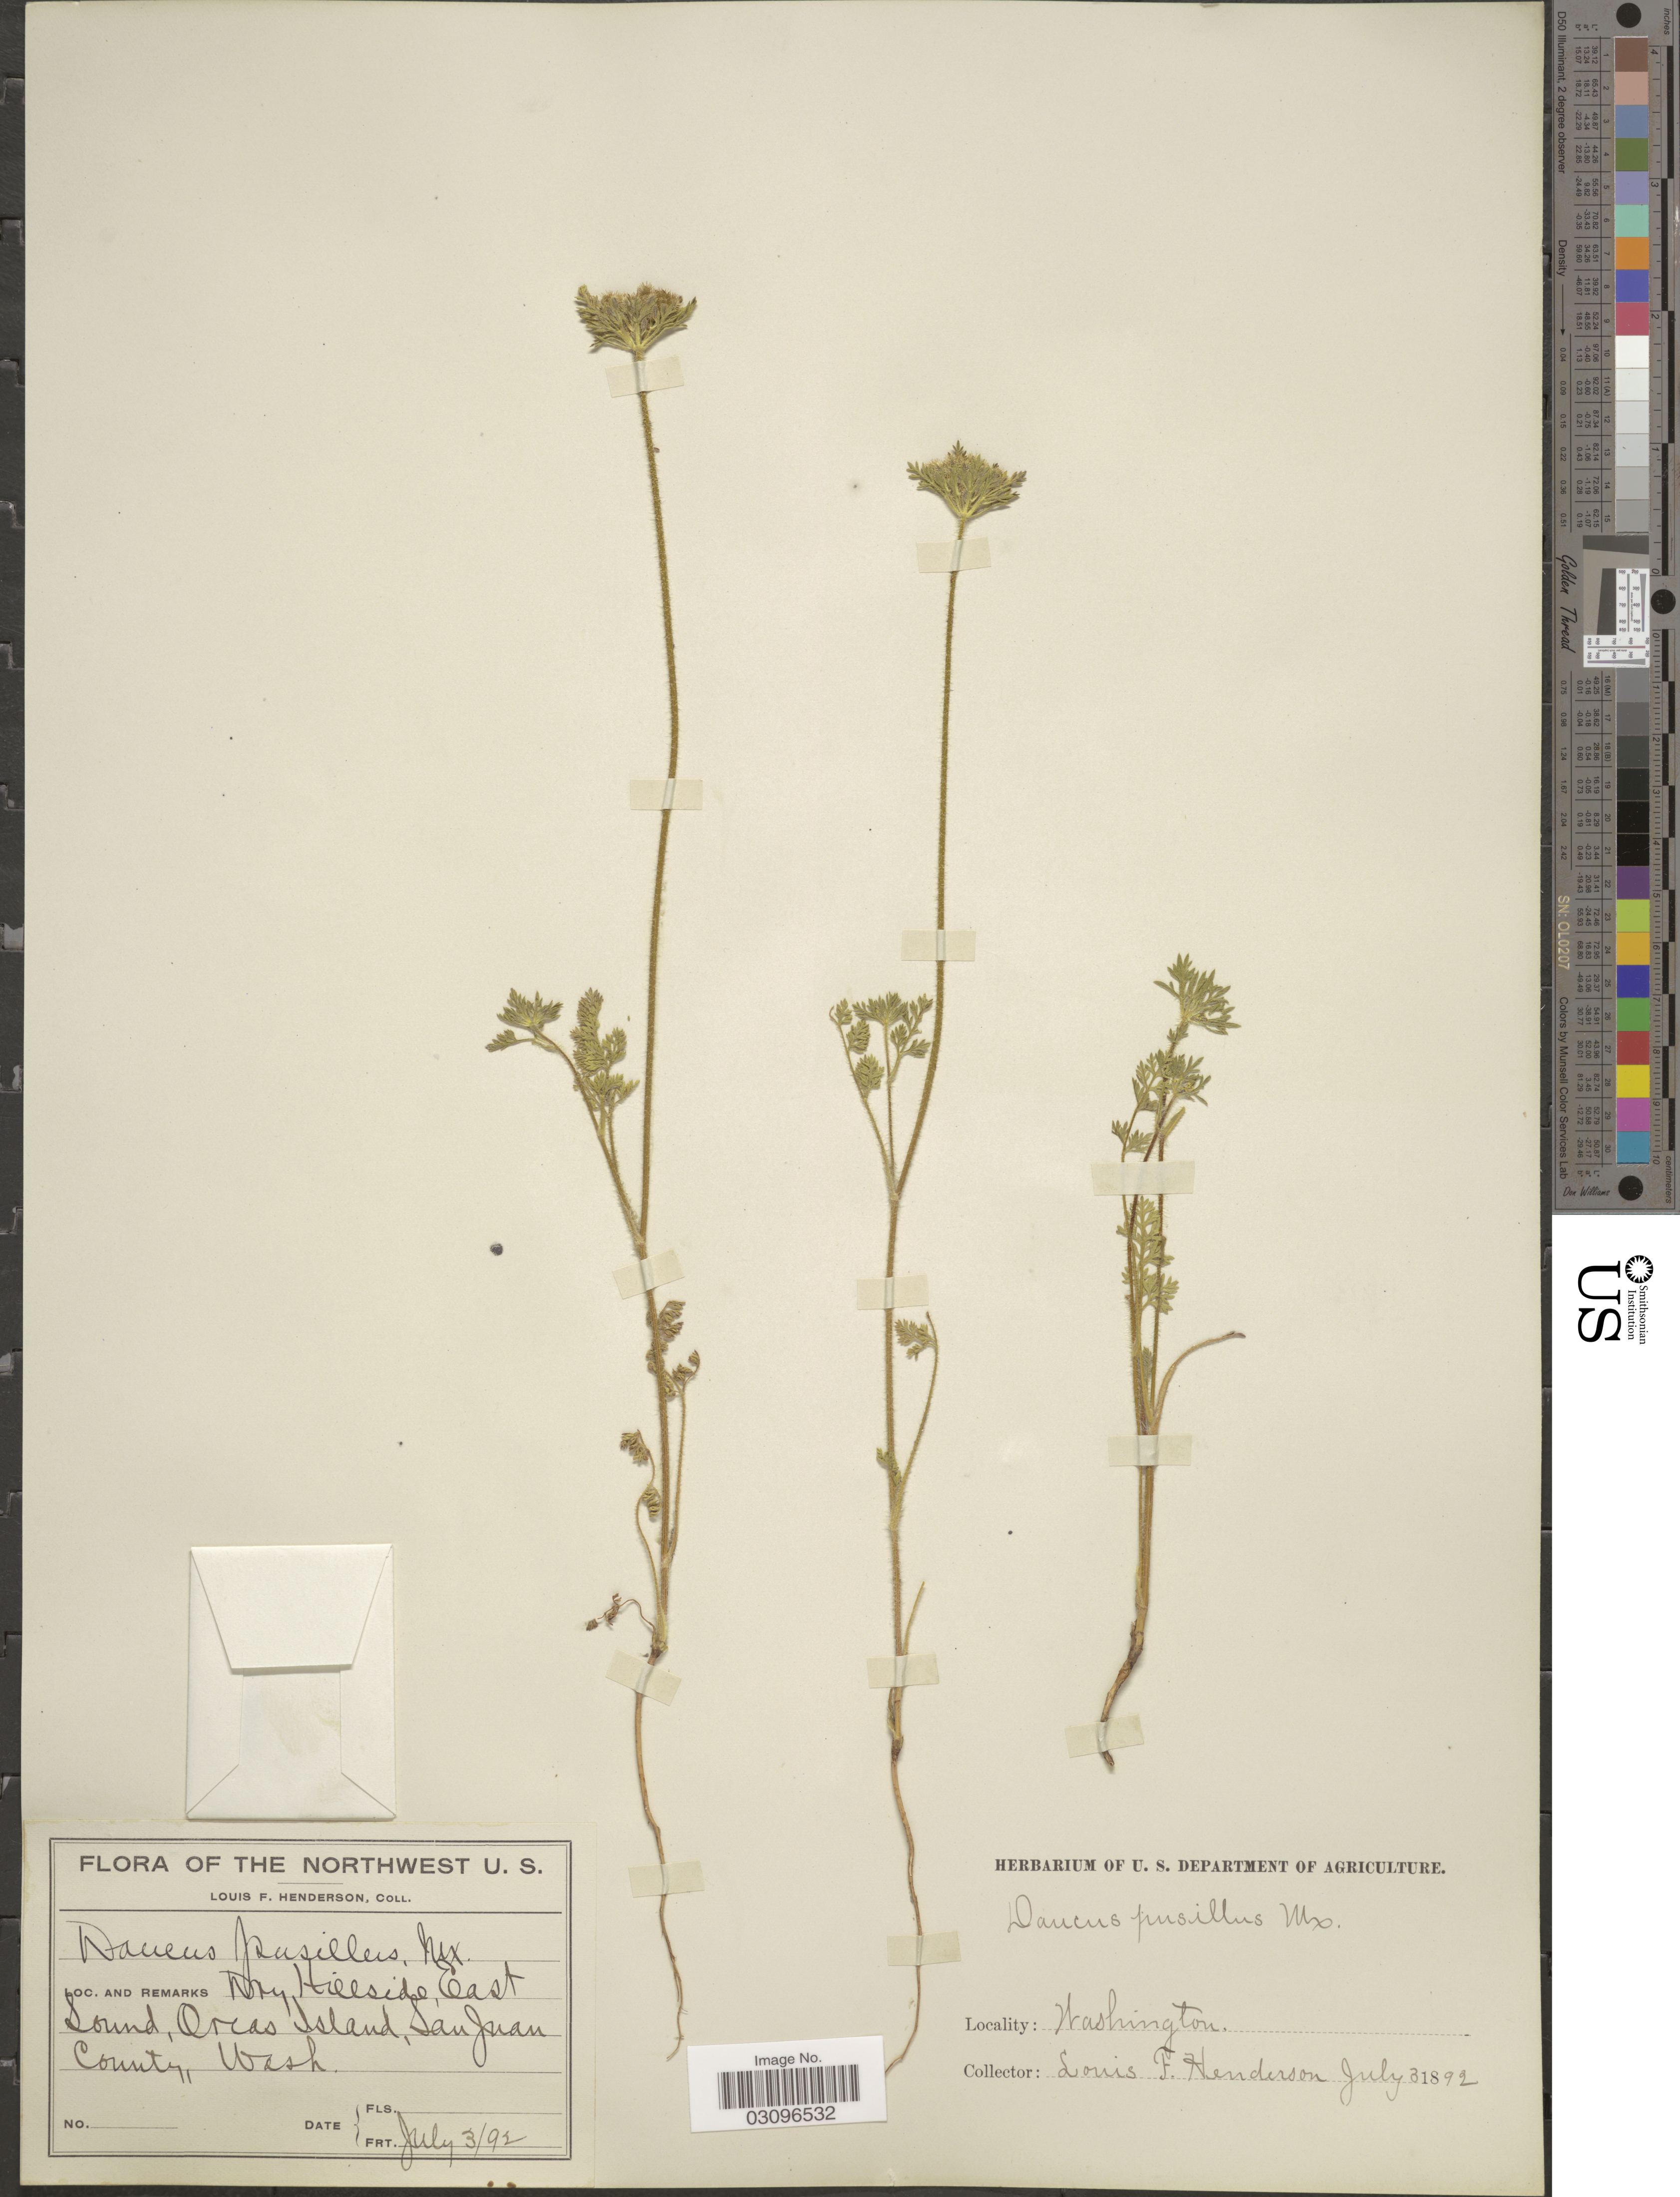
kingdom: Plantae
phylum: Tracheophyta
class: Magnoliopsida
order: Apiales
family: Apiaceae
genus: Daucus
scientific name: Daucus pusillus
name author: Michx.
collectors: L. Henderson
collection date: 1892-07-03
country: United States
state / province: Washington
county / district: San Juan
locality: The Northwest U.S., Dry Hillside, East Sound, Orcas Island, San Juan Country, Wash.